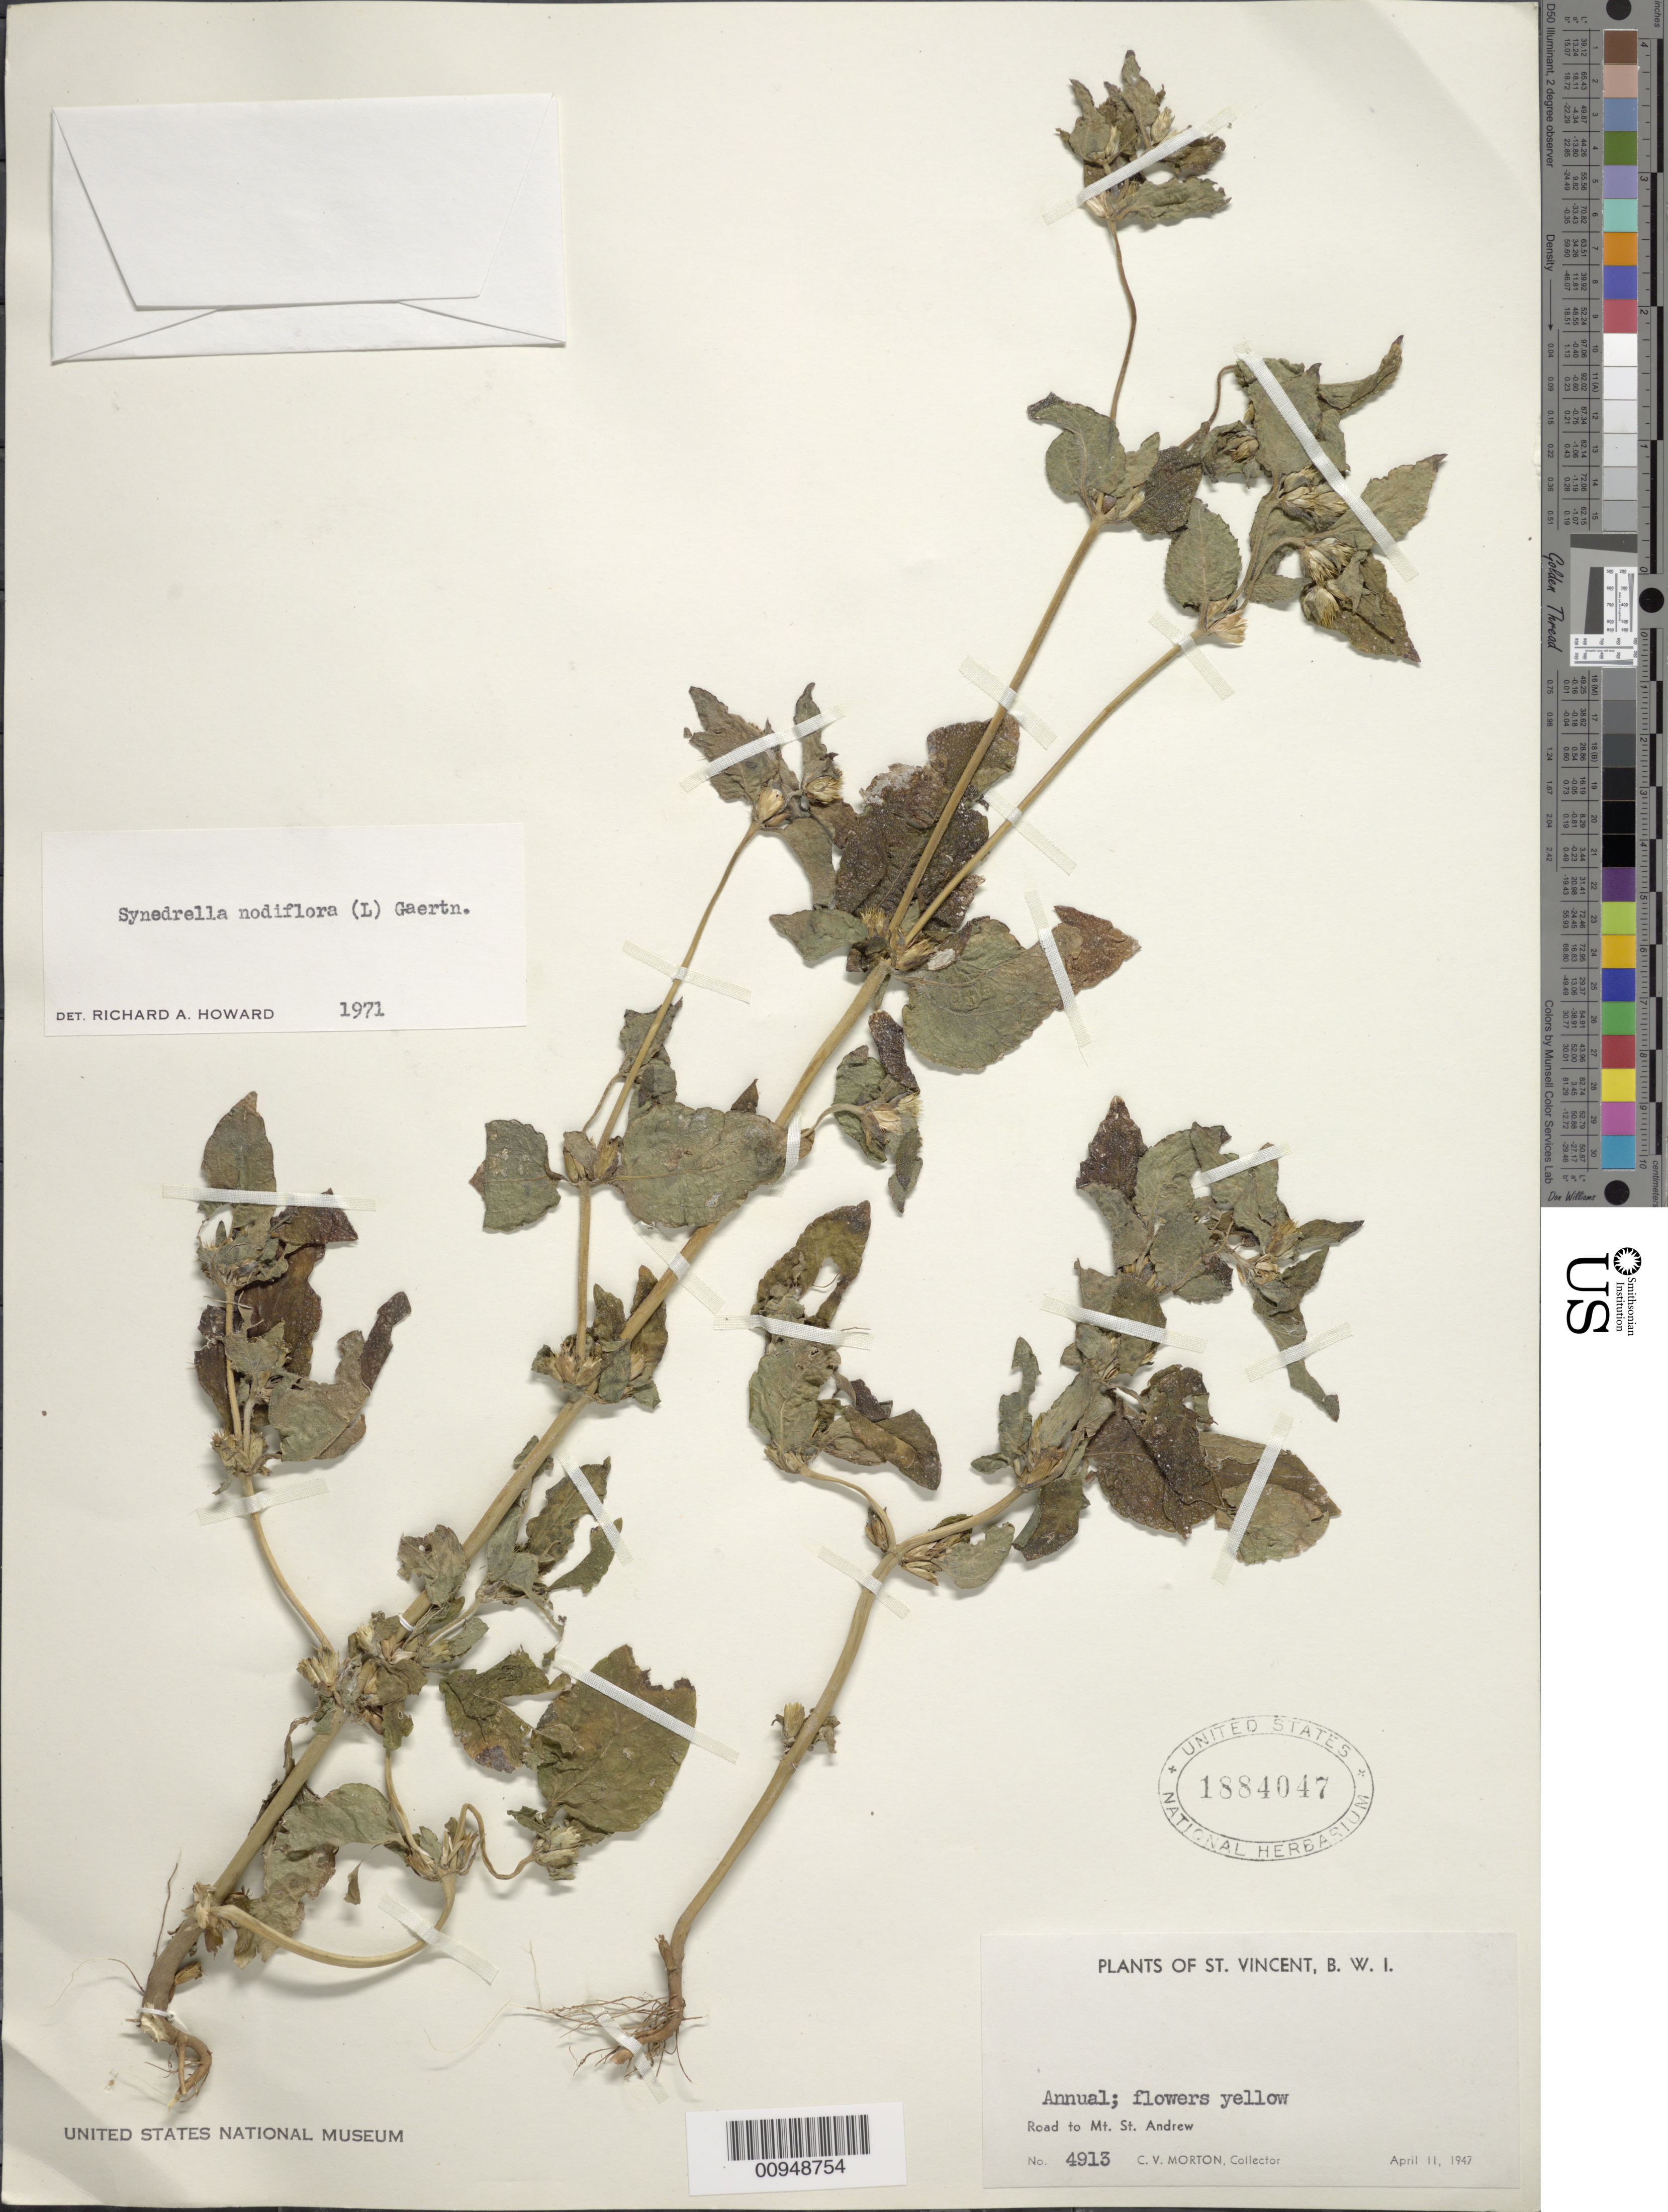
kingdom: Plantae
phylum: Tracheophyta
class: Magnoliopsida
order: Asterales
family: Asteraceae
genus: Synedrella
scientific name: Synedrella nodiflora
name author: (L.) Gaertn.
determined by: Howard, R. A.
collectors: C. V. Morton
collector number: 4913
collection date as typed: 11 Apr 1947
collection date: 1947-04-11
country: St. Vincent - Grenadines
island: St. Vincent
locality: Road to Mt. St. Andrew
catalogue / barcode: US 1884047